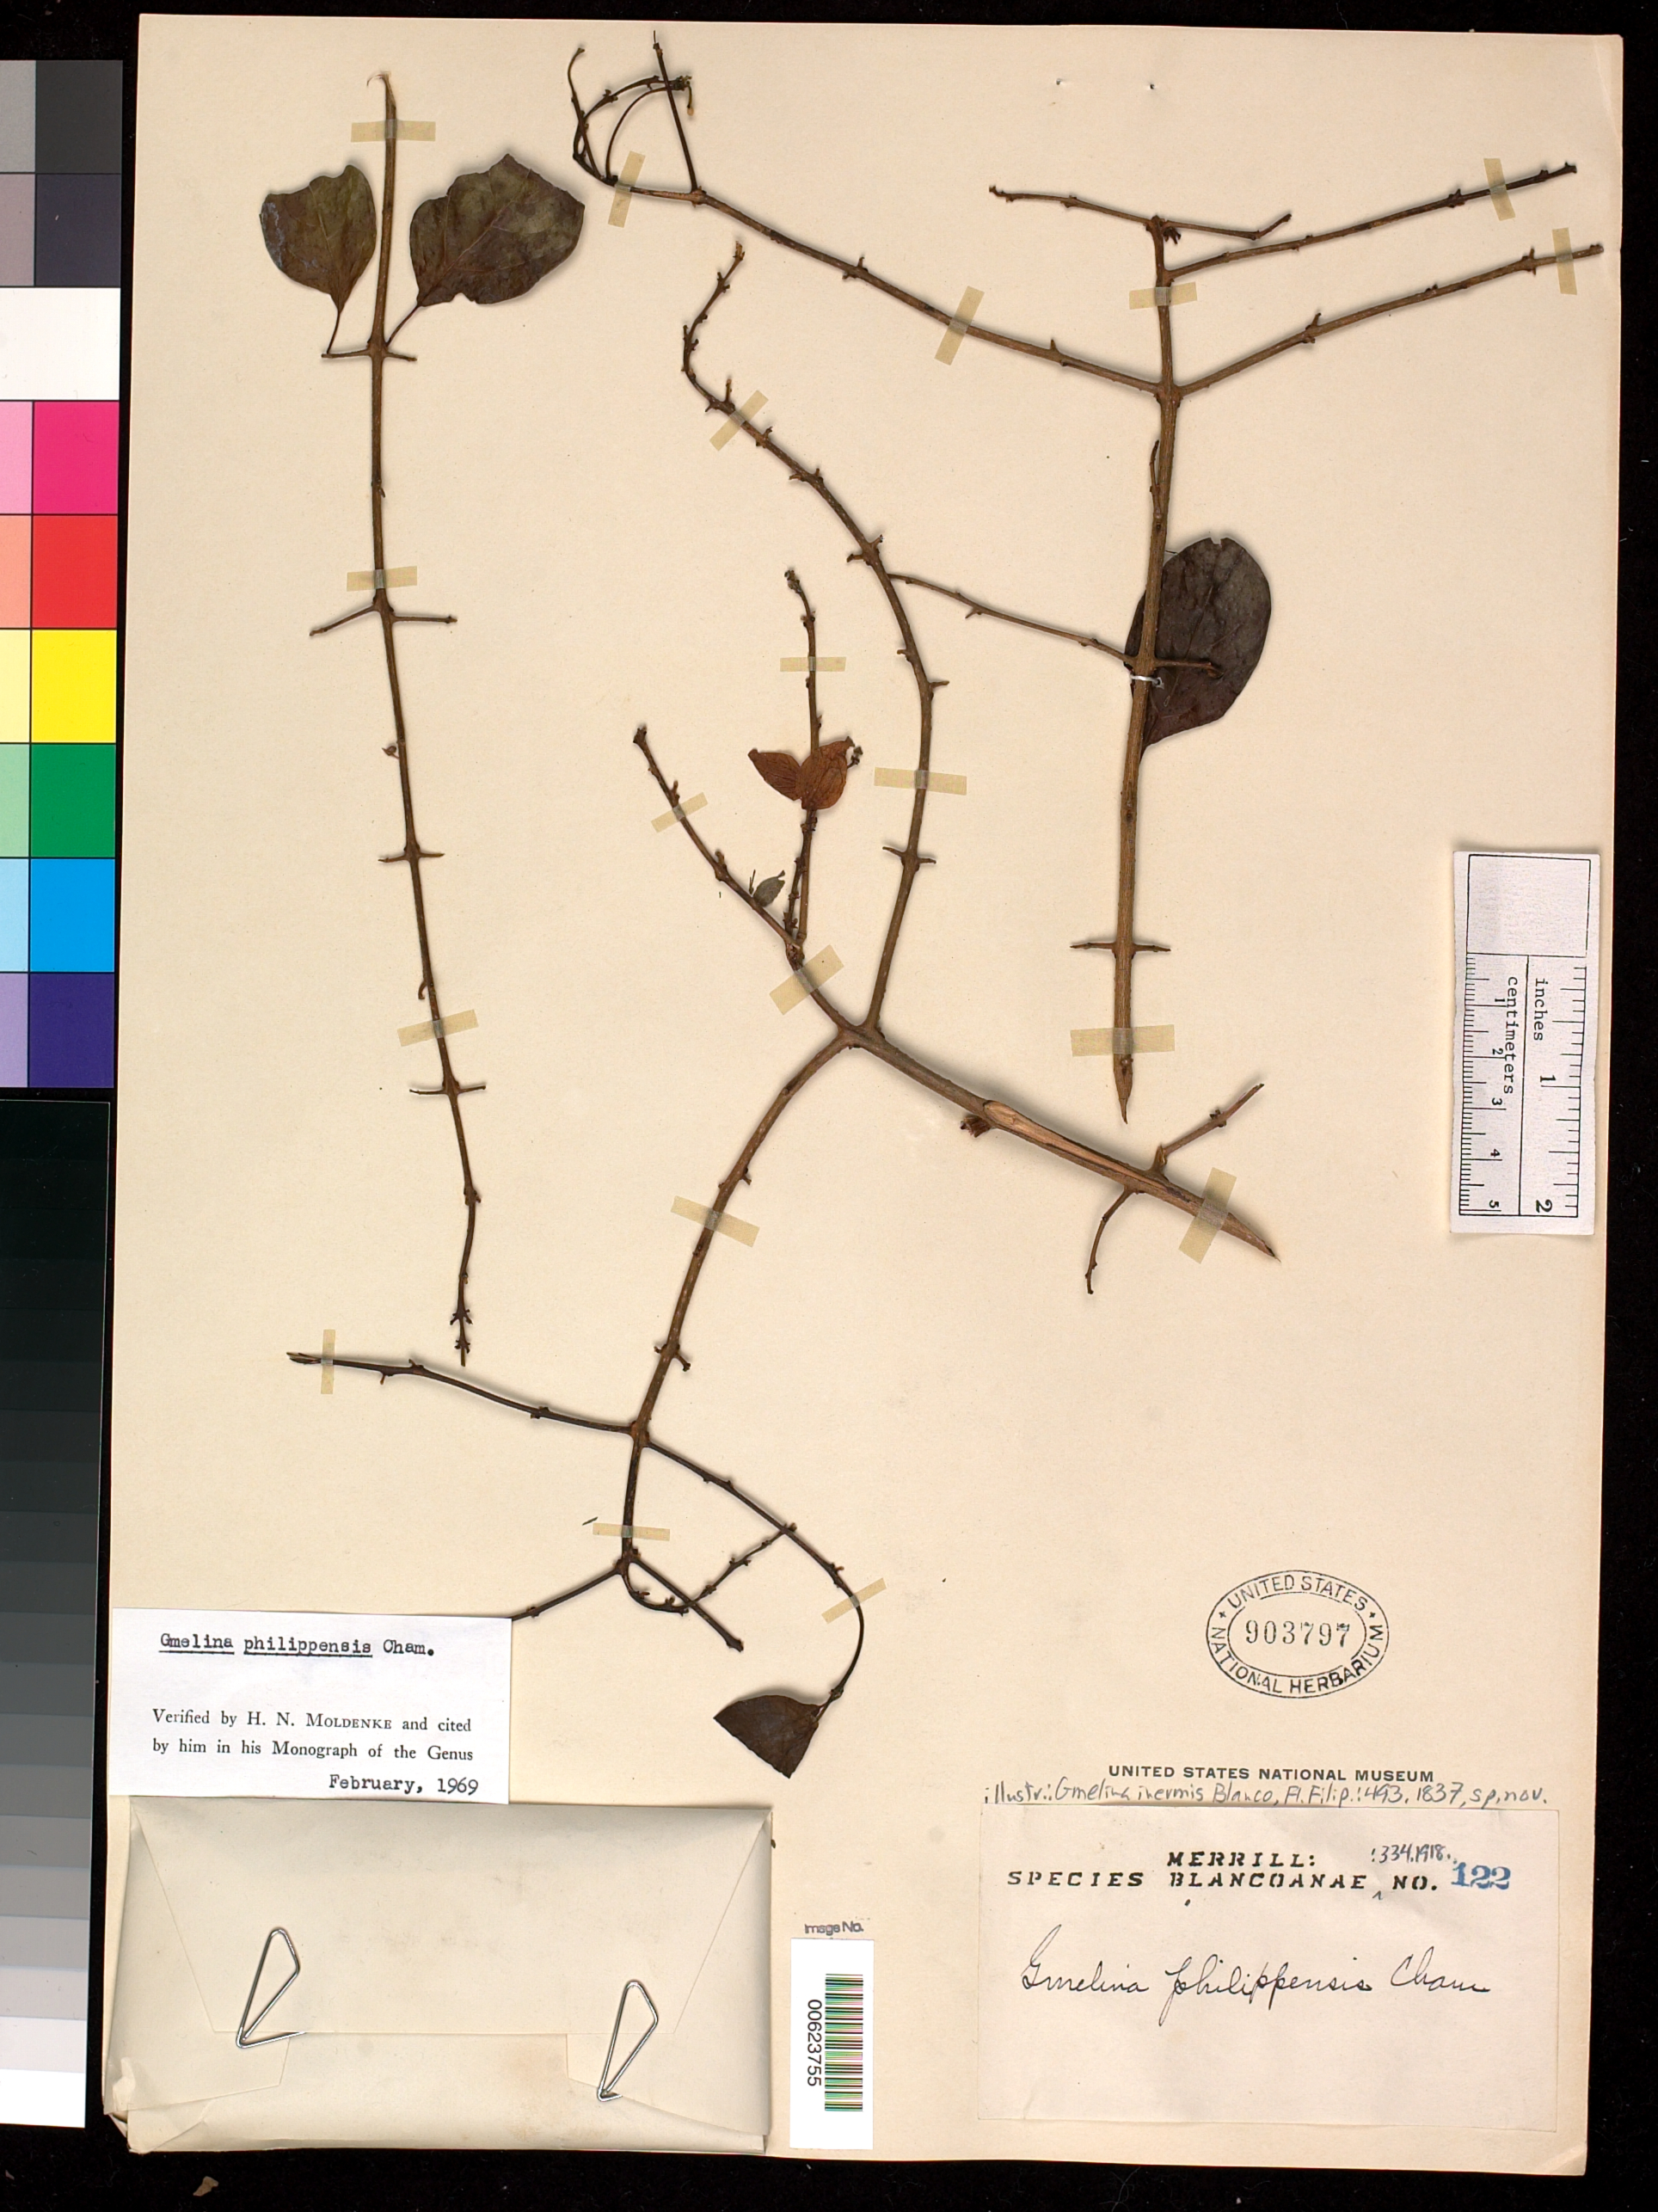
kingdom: Plantae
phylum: Tracheophyta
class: Magnoliopsida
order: Lamiales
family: Lamiaceae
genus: Gmelina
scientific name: Gmelina inermis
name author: Blanco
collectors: E. D. Merrill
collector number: Sp. Blancoan. 0122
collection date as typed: Oct 1916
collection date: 1916-10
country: Philippines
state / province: Calabarzon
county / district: Rizal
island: Luzon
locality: Antipolo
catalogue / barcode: US 903797